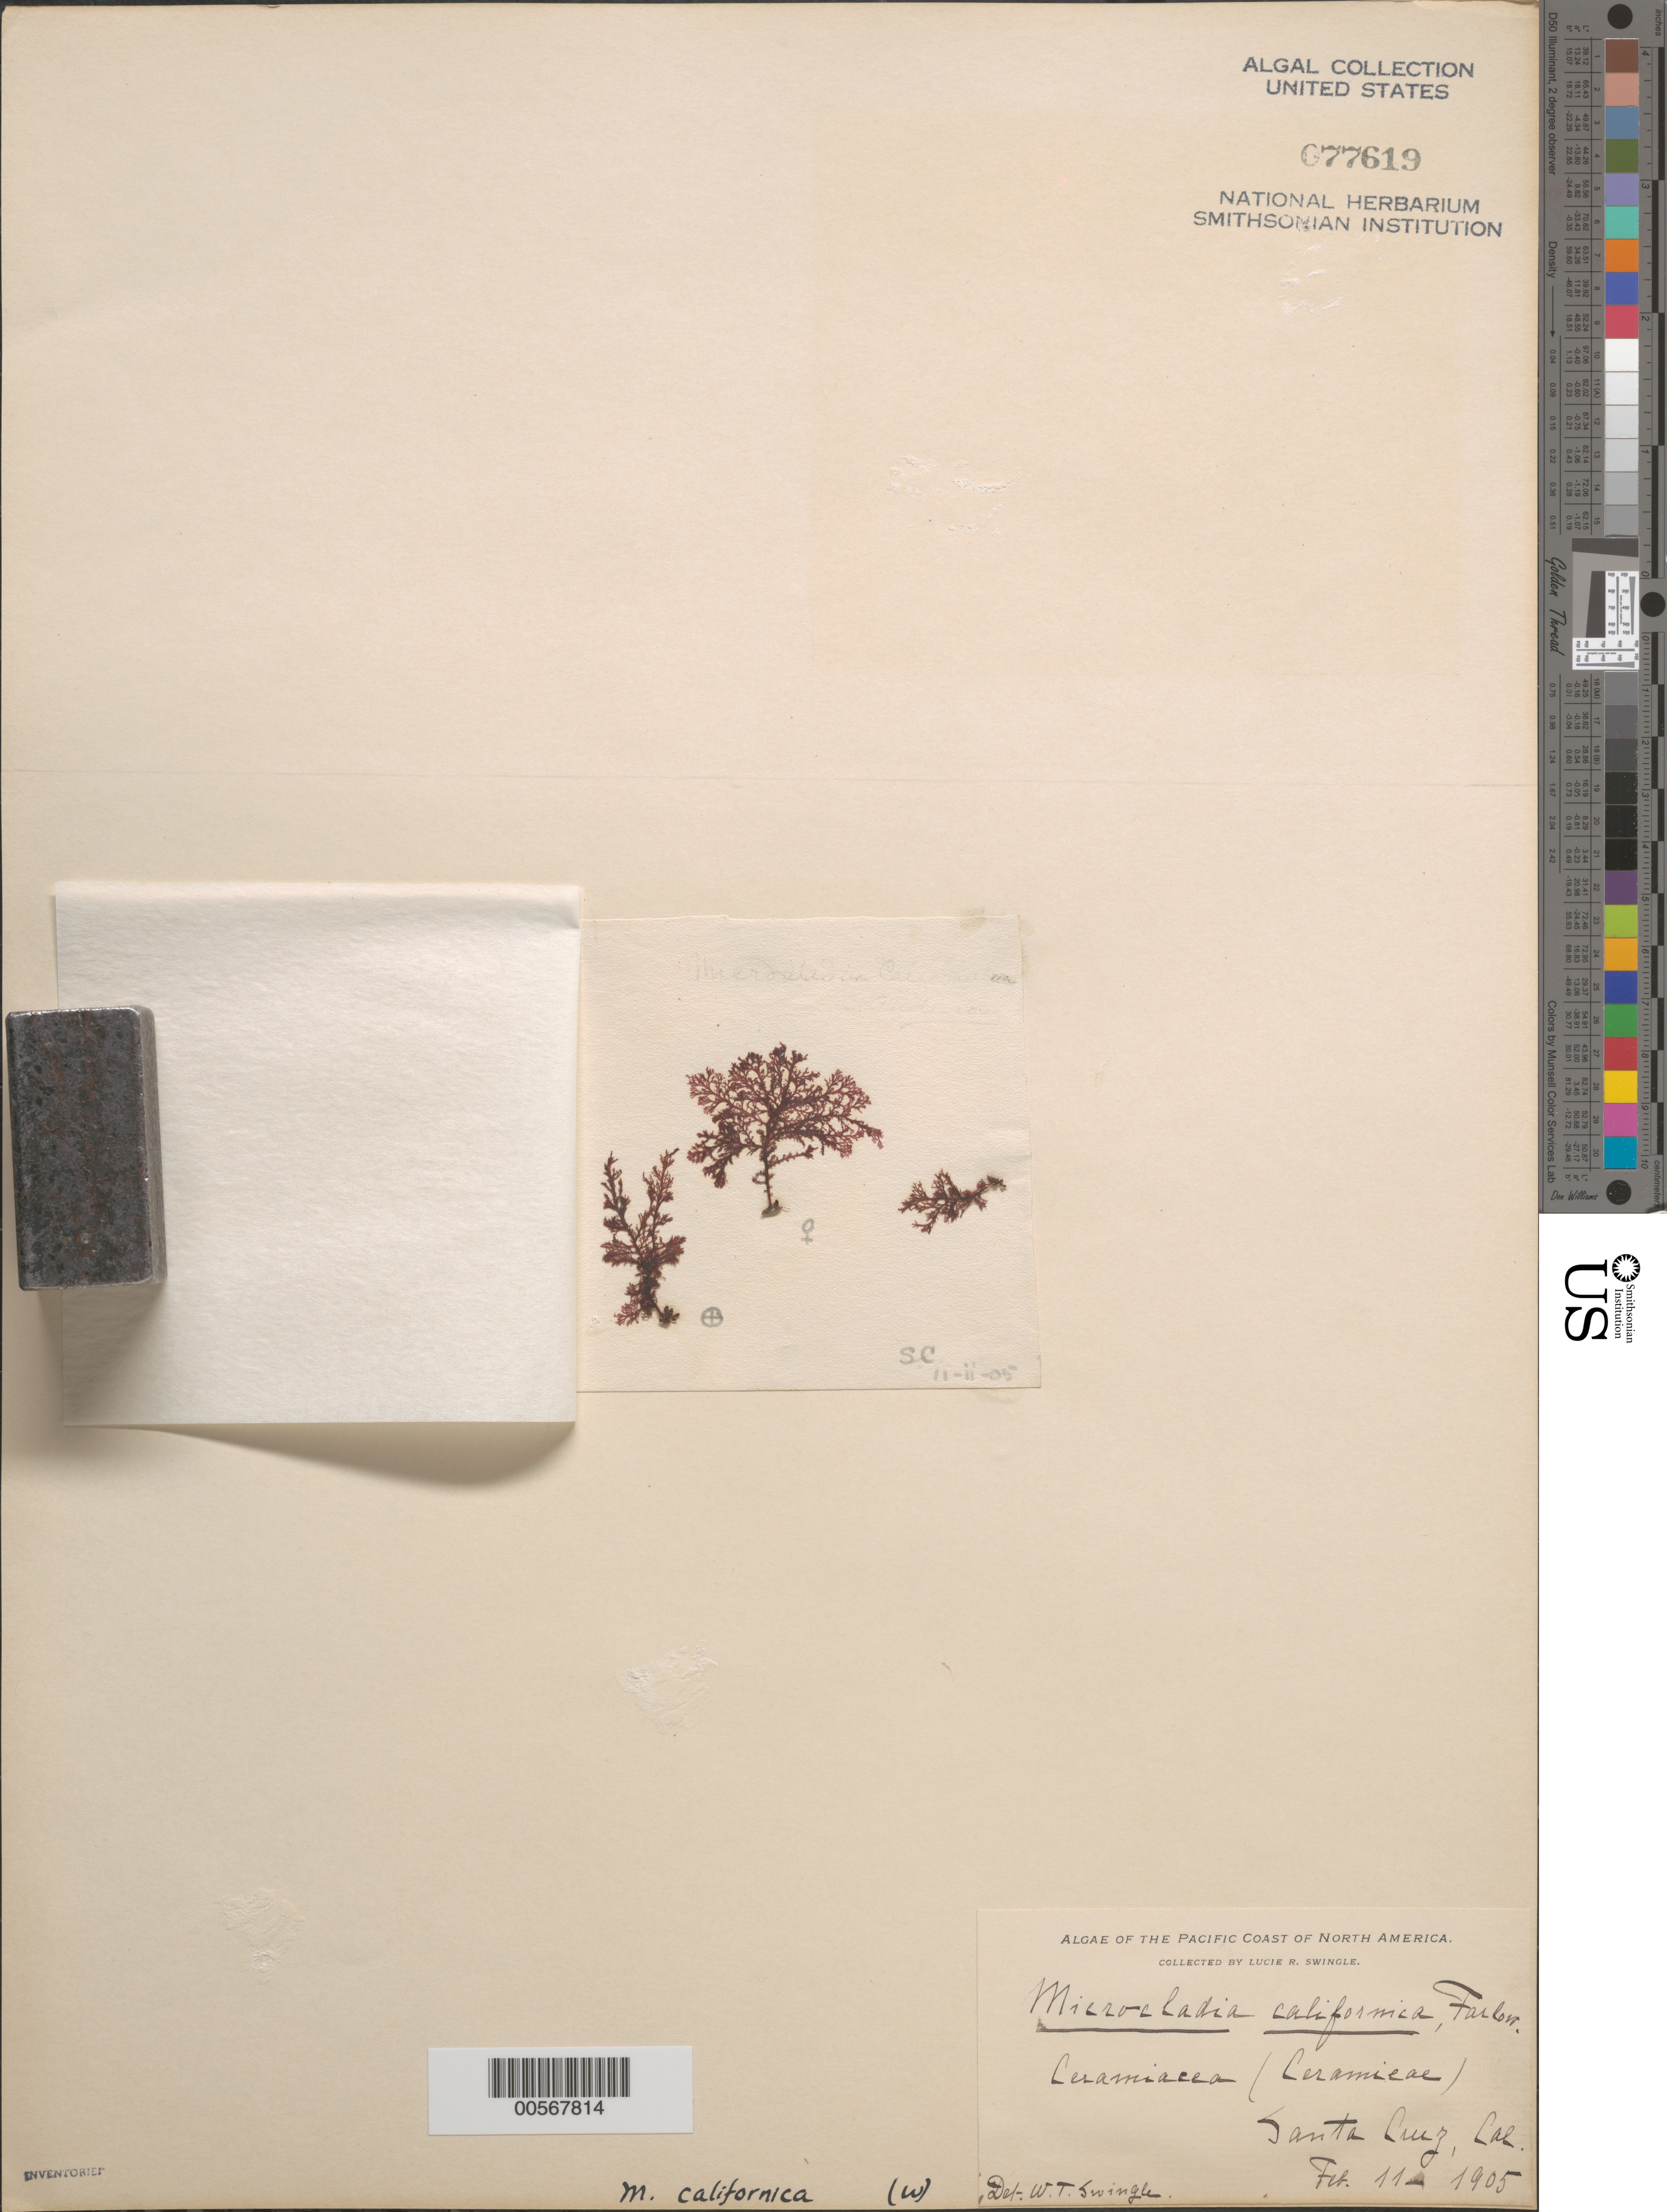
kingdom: Plantae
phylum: Rhodophyta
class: Florideophyceae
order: Ceramiales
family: Ceramiaceae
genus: Campylaephora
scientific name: Campylaephora californica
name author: (Farl.) T.O. Cho in T.O. Cho et al.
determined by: Algae name updating Project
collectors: L. Swingle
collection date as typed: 11 Feb 1905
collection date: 1905-02-11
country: United States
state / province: California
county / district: Santa Cruz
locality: Santa Cruz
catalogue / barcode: US 77619